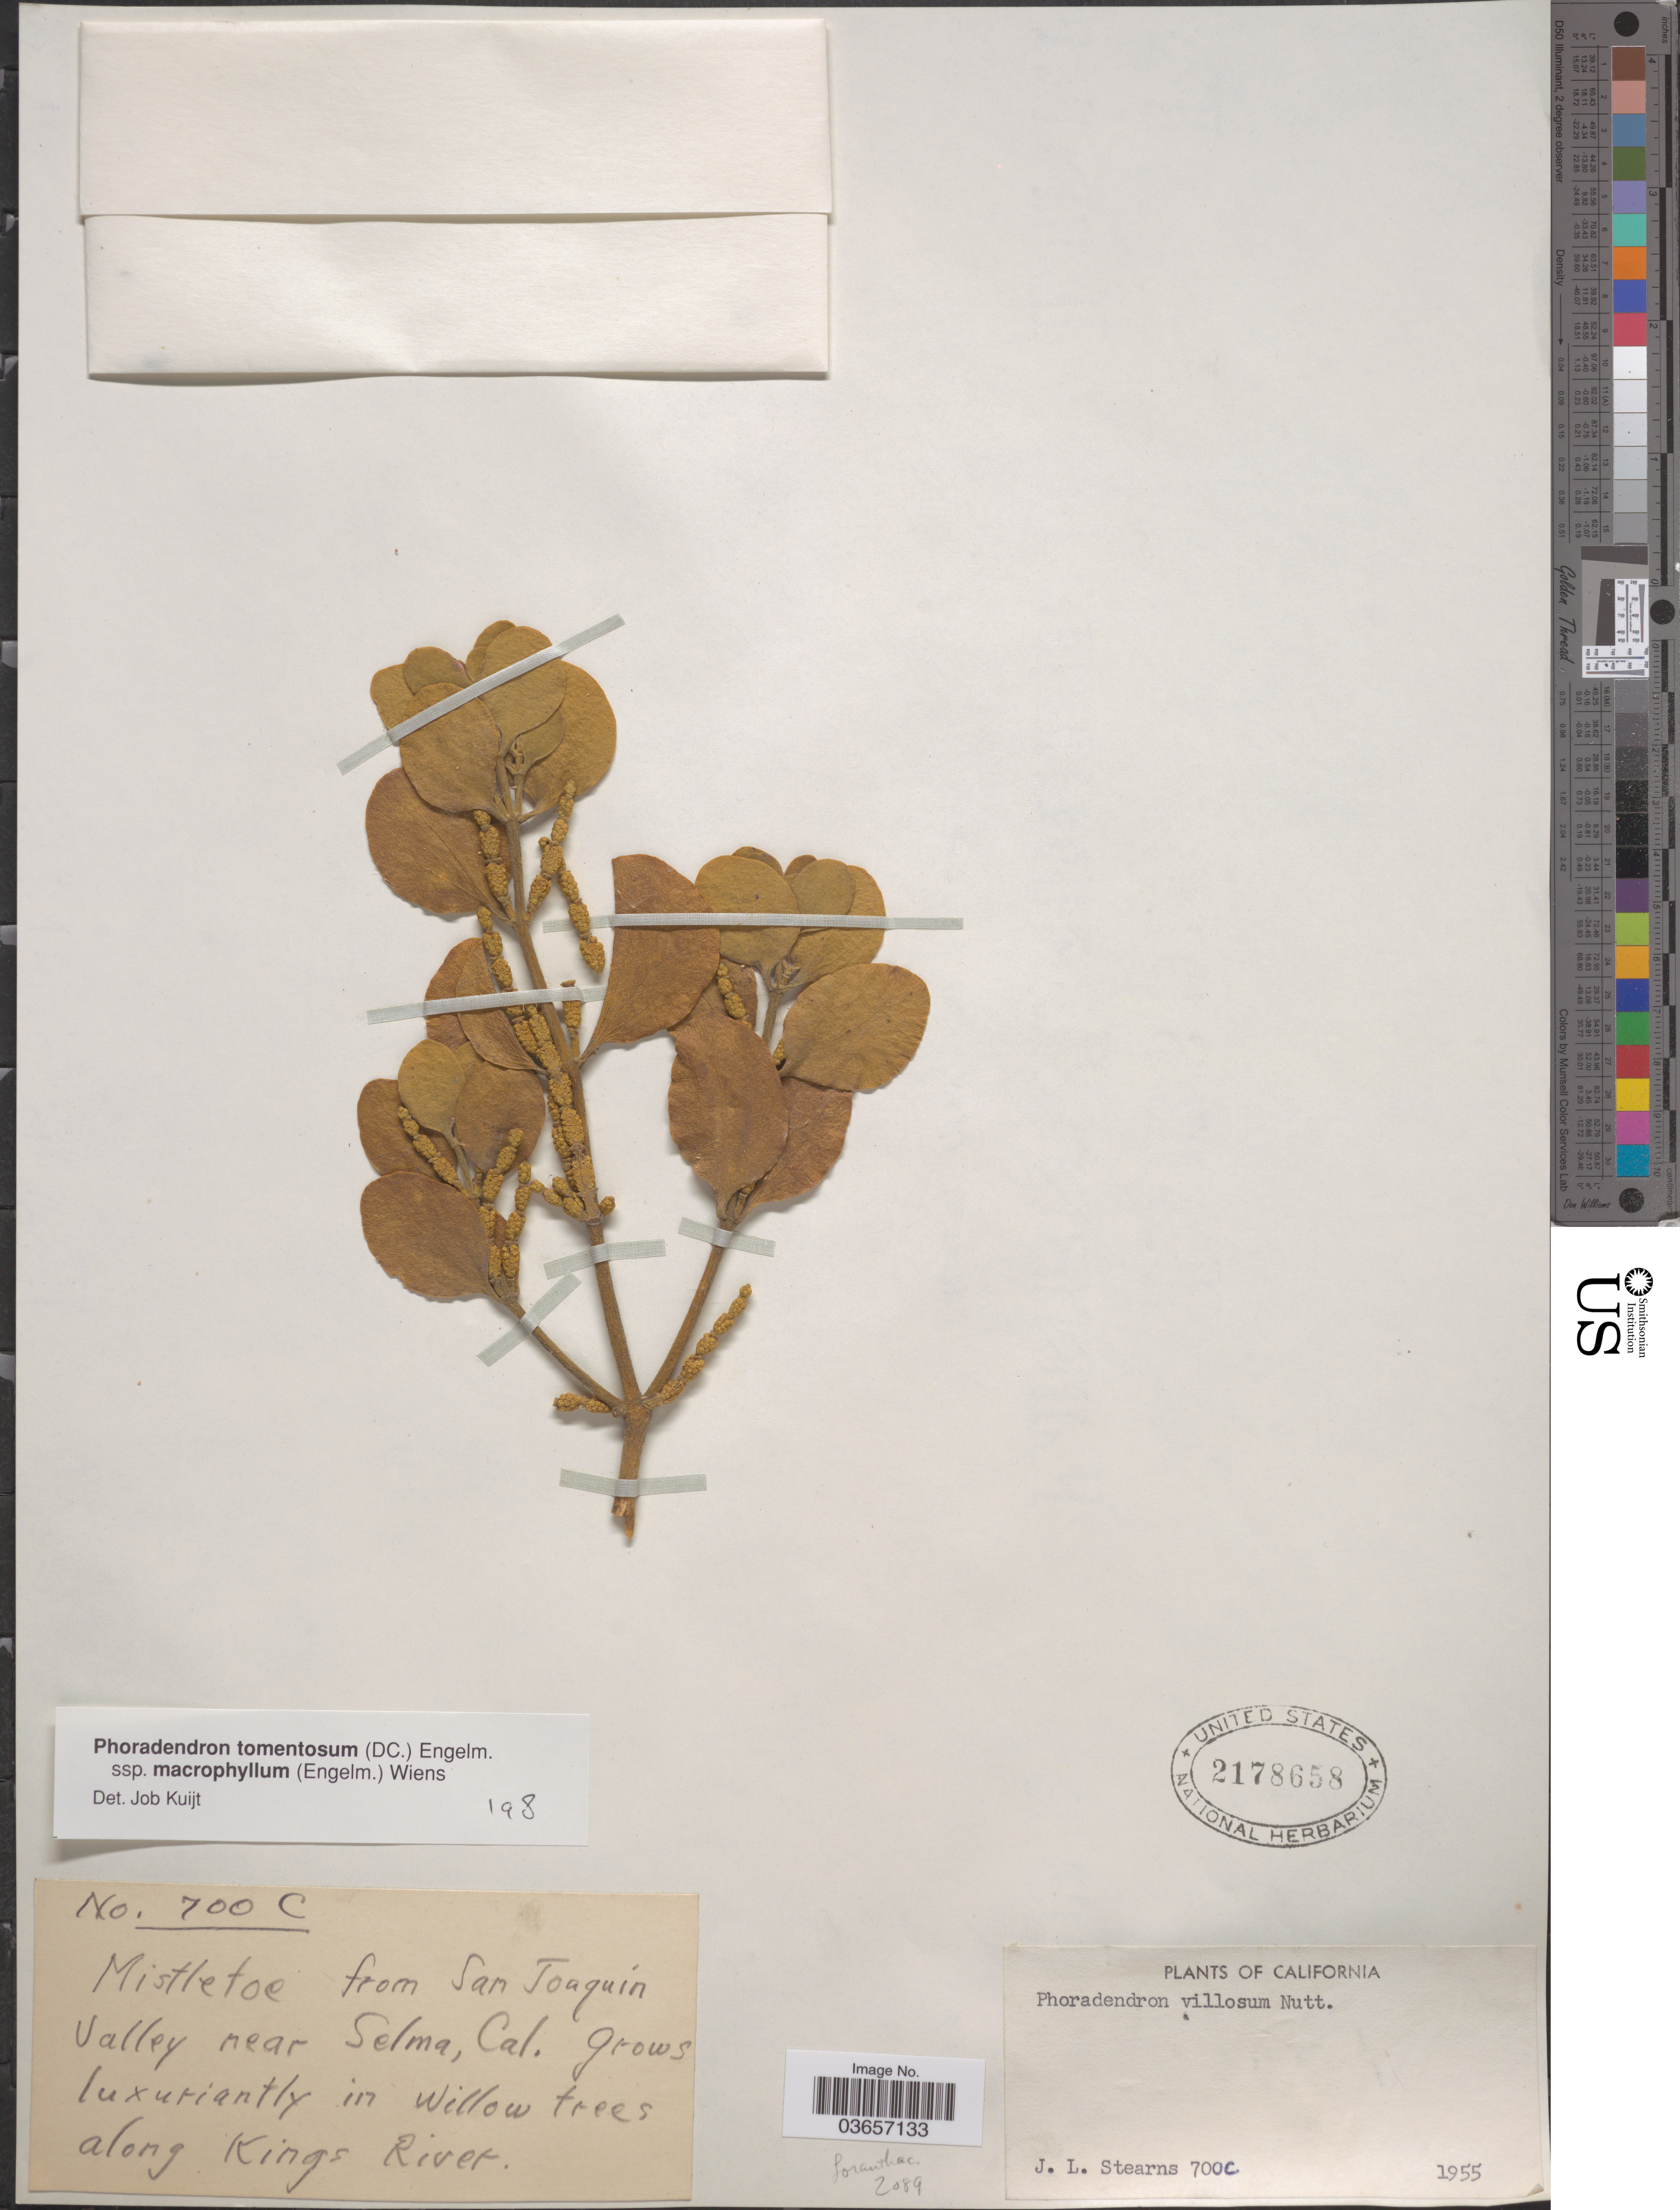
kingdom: Plantae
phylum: Tracheophyta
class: Magnoliopsida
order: Santalales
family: Viscaceae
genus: Phoradendron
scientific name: Phoradendron tomentosum subsp. macrophyllum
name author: DC.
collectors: J. Stearns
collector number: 700C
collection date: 1955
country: United States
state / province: California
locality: Mistletoe fom San Joaquin Valley near Selma. Along Kings River.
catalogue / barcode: US 2178658